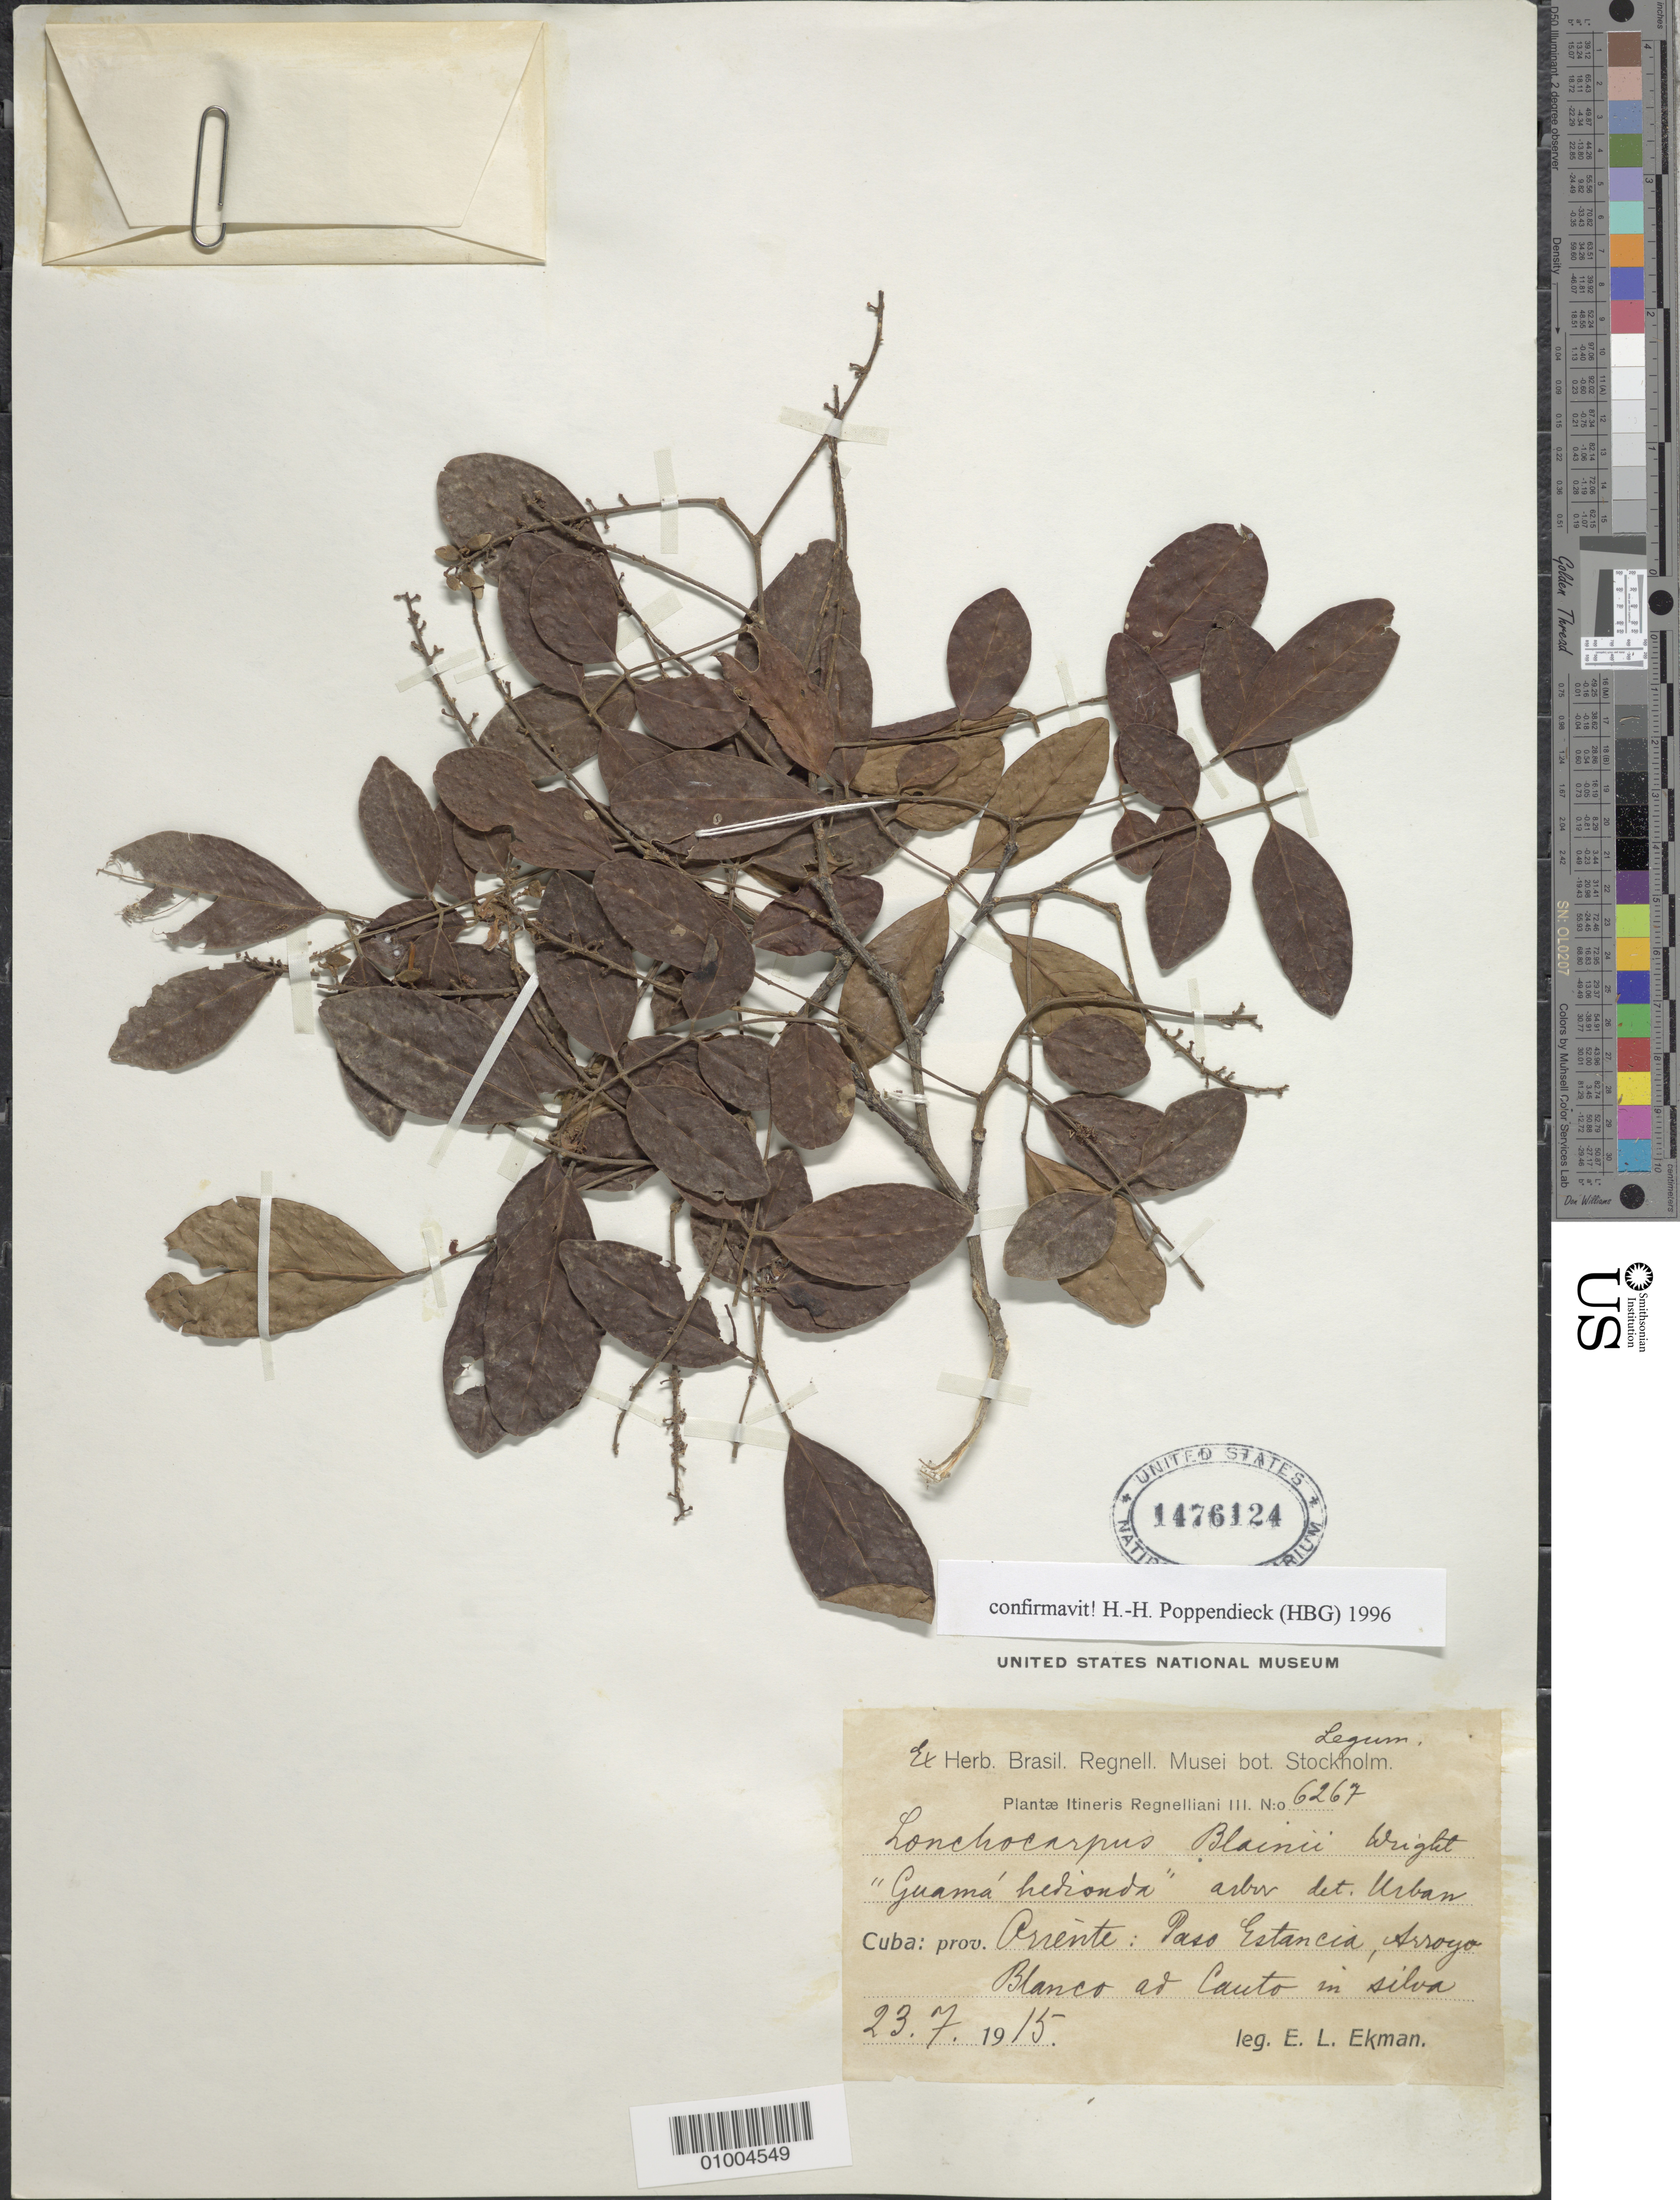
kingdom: Plantae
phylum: Tracheophyta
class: Magnoliopsida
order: Fabales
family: Fabaceae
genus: Lonchocarpus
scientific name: Lonchocarpus blainii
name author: C. Wright in Sauvalle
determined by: Poppendieck, H.-H., (HBG), Institut fur Allgemeine Botanik und Botanischer Garten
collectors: E. L. Ekman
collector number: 6267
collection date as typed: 23 Jul 1915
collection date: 1915-07-23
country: Cuba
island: Cuba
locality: Oriente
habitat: In silva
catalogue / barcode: US 1476124